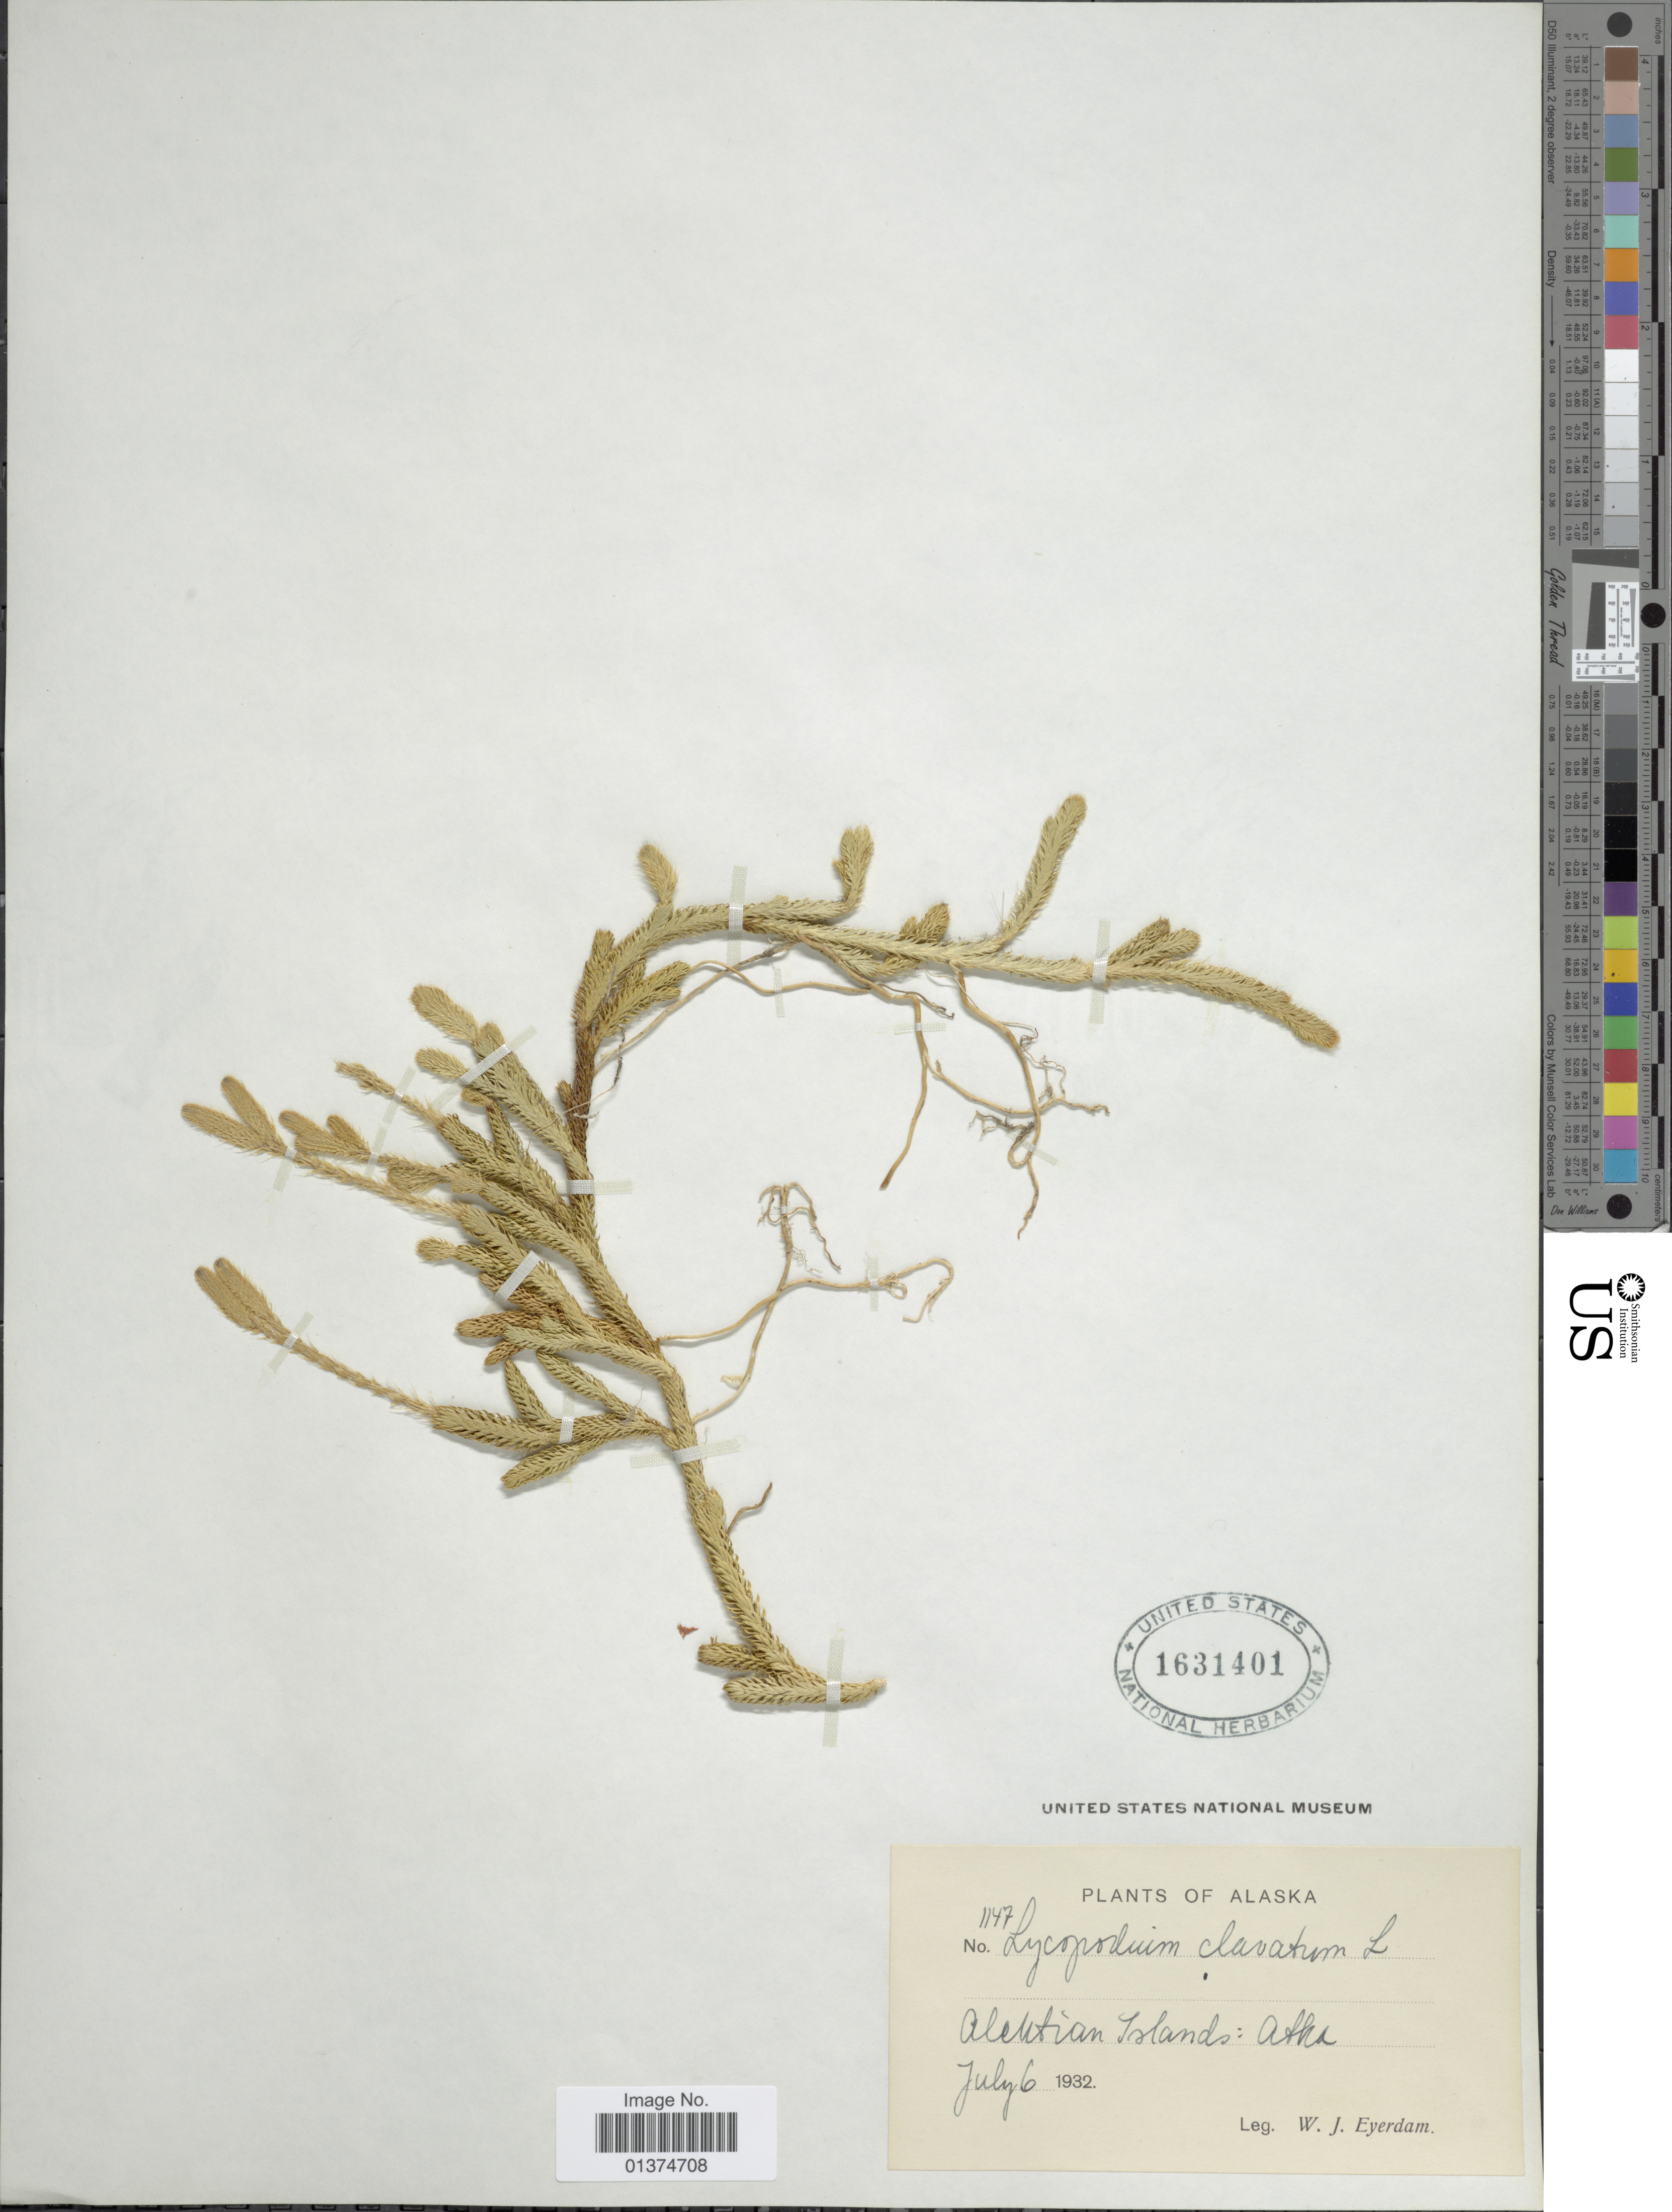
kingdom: Plantae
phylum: Tracheophyta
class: Lycopodiopsida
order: Lycopodiales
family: Lycopodiaceae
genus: Lycopodium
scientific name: Lycopodium clavatum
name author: L.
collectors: W. J. Eyerdam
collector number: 1147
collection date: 1932-07-06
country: United States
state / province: Alaska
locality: Aleutian Islands: Atka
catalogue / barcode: US 1631401